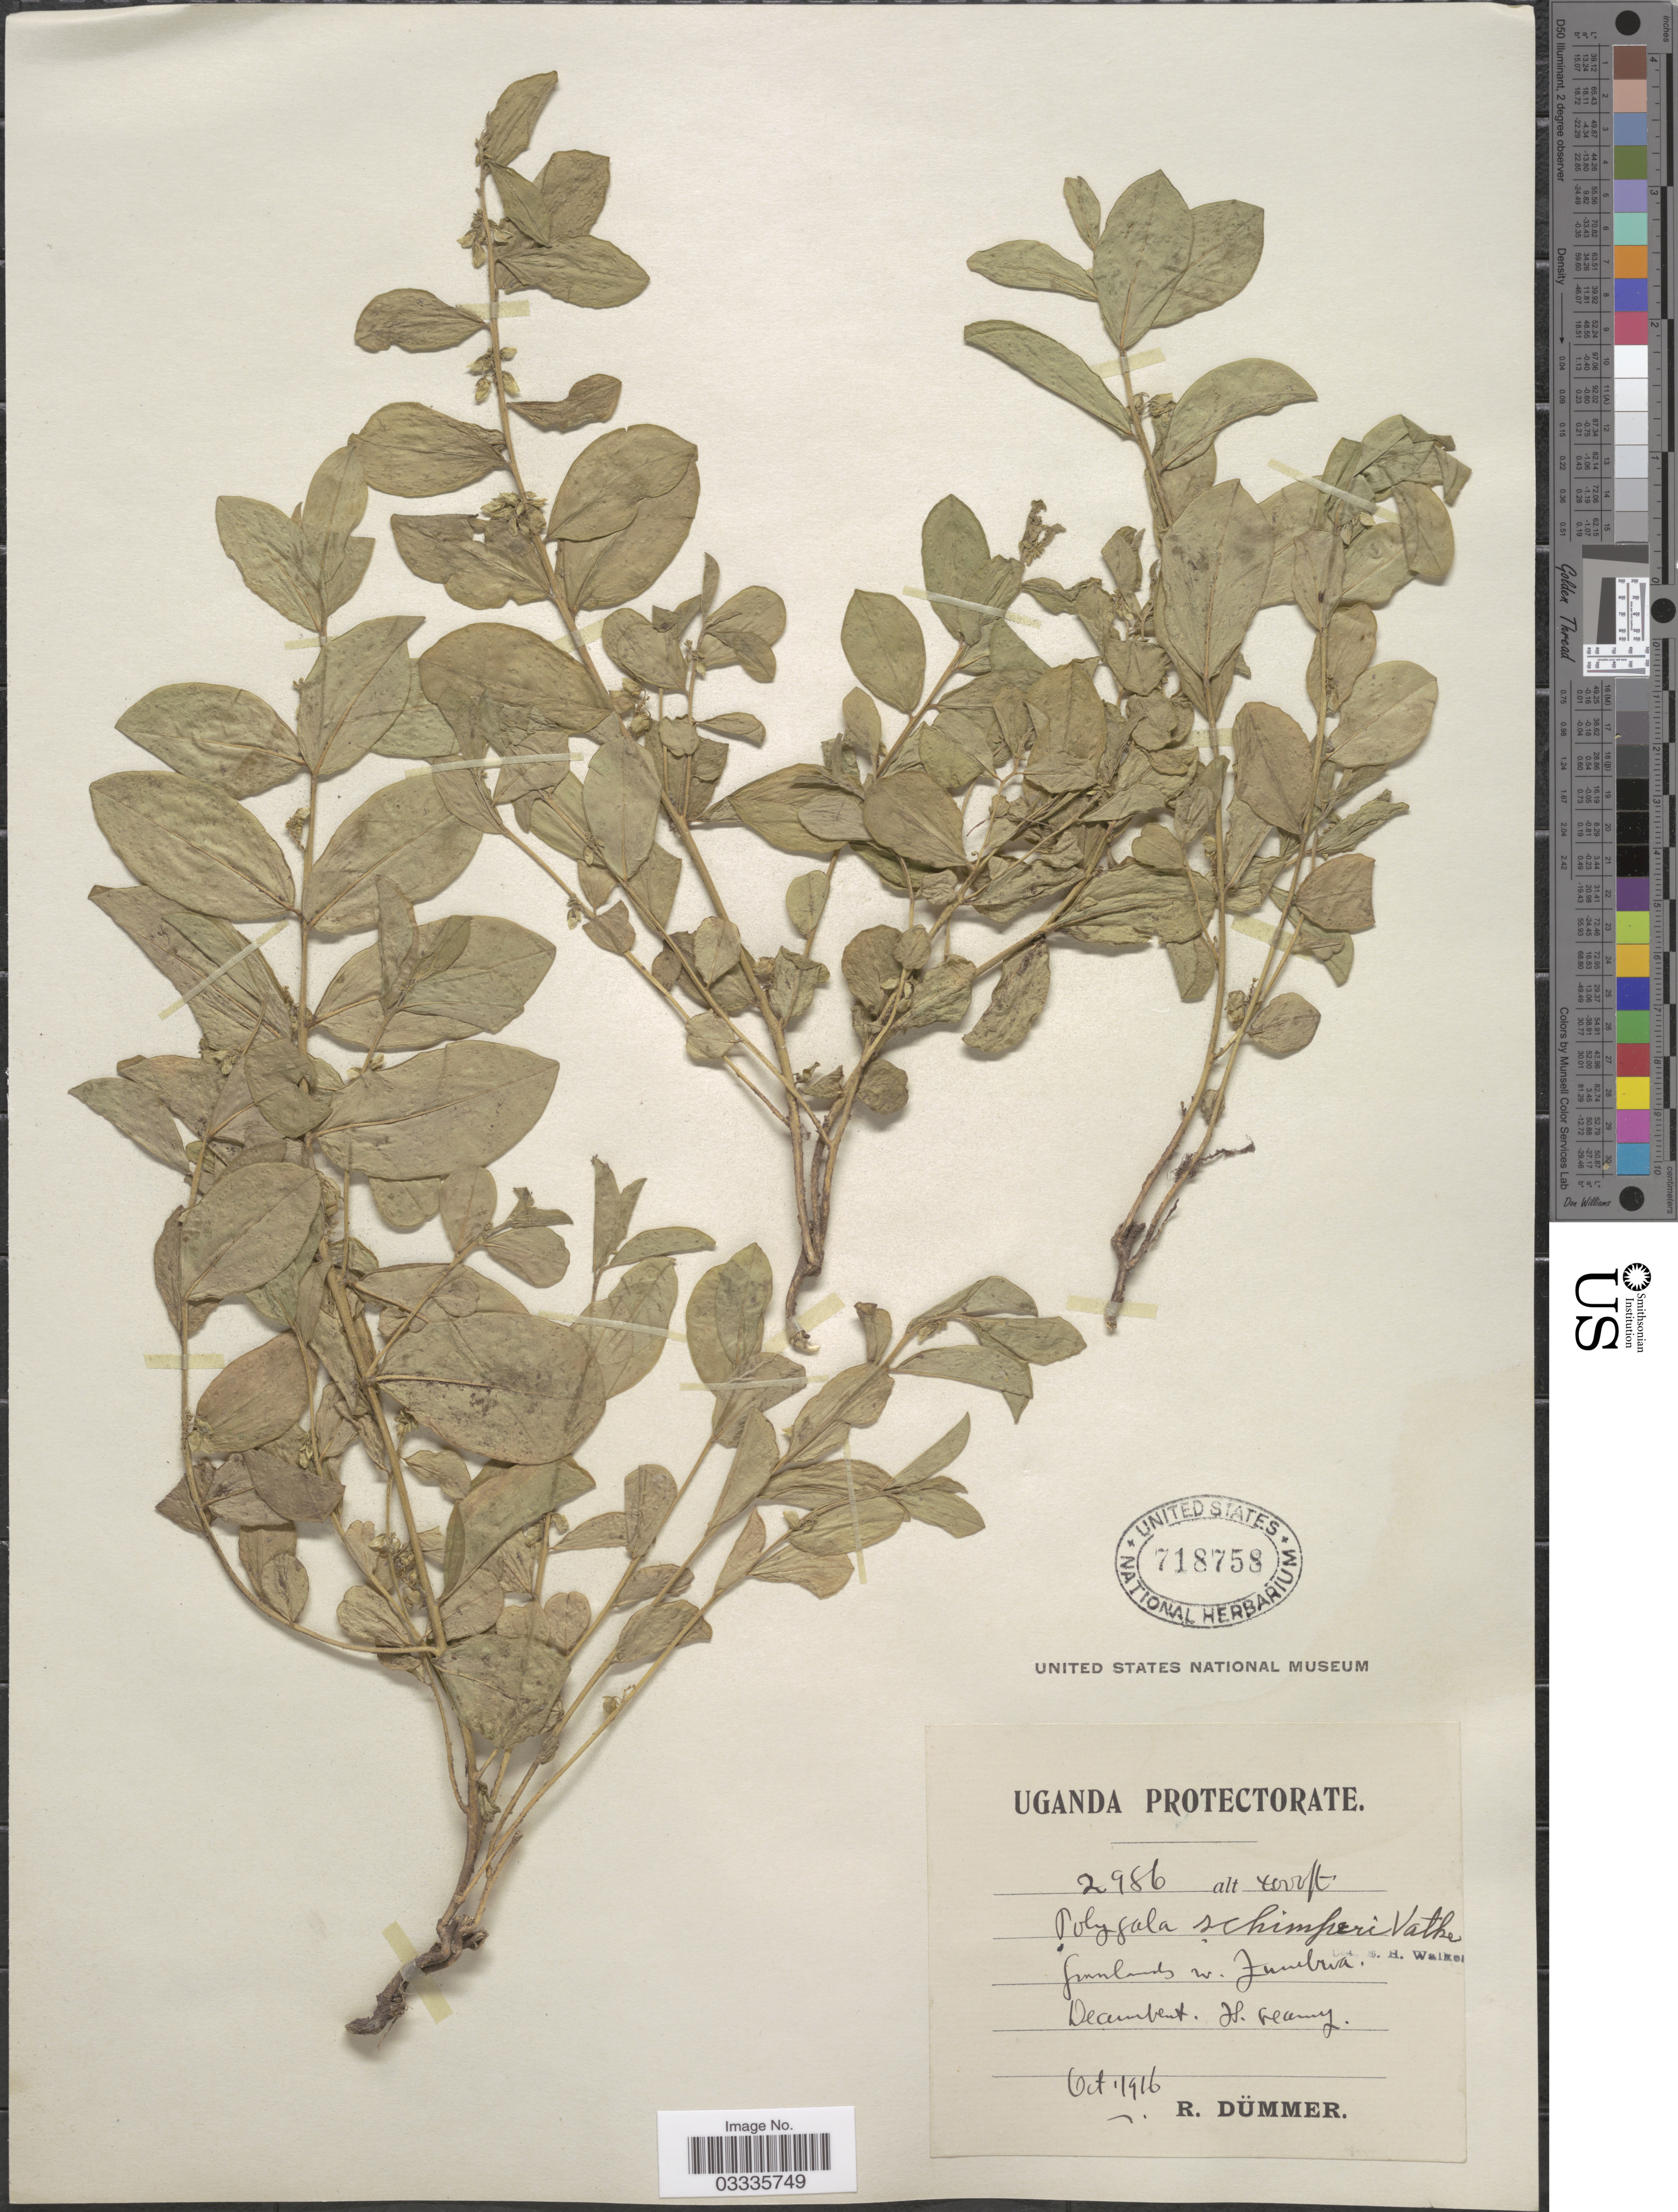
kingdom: Plantae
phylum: Tracheophyta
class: Magnoliopsida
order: Fabales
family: Polygalaceae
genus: Polygala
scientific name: Polygala schimperi Vatke ex Chodat, nom. illeg.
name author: Vatke ex Chodat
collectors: R. A. Dümmer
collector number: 2986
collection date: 1916-10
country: Uganda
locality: Zumbria [interpreted].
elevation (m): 1219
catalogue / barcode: US 718758